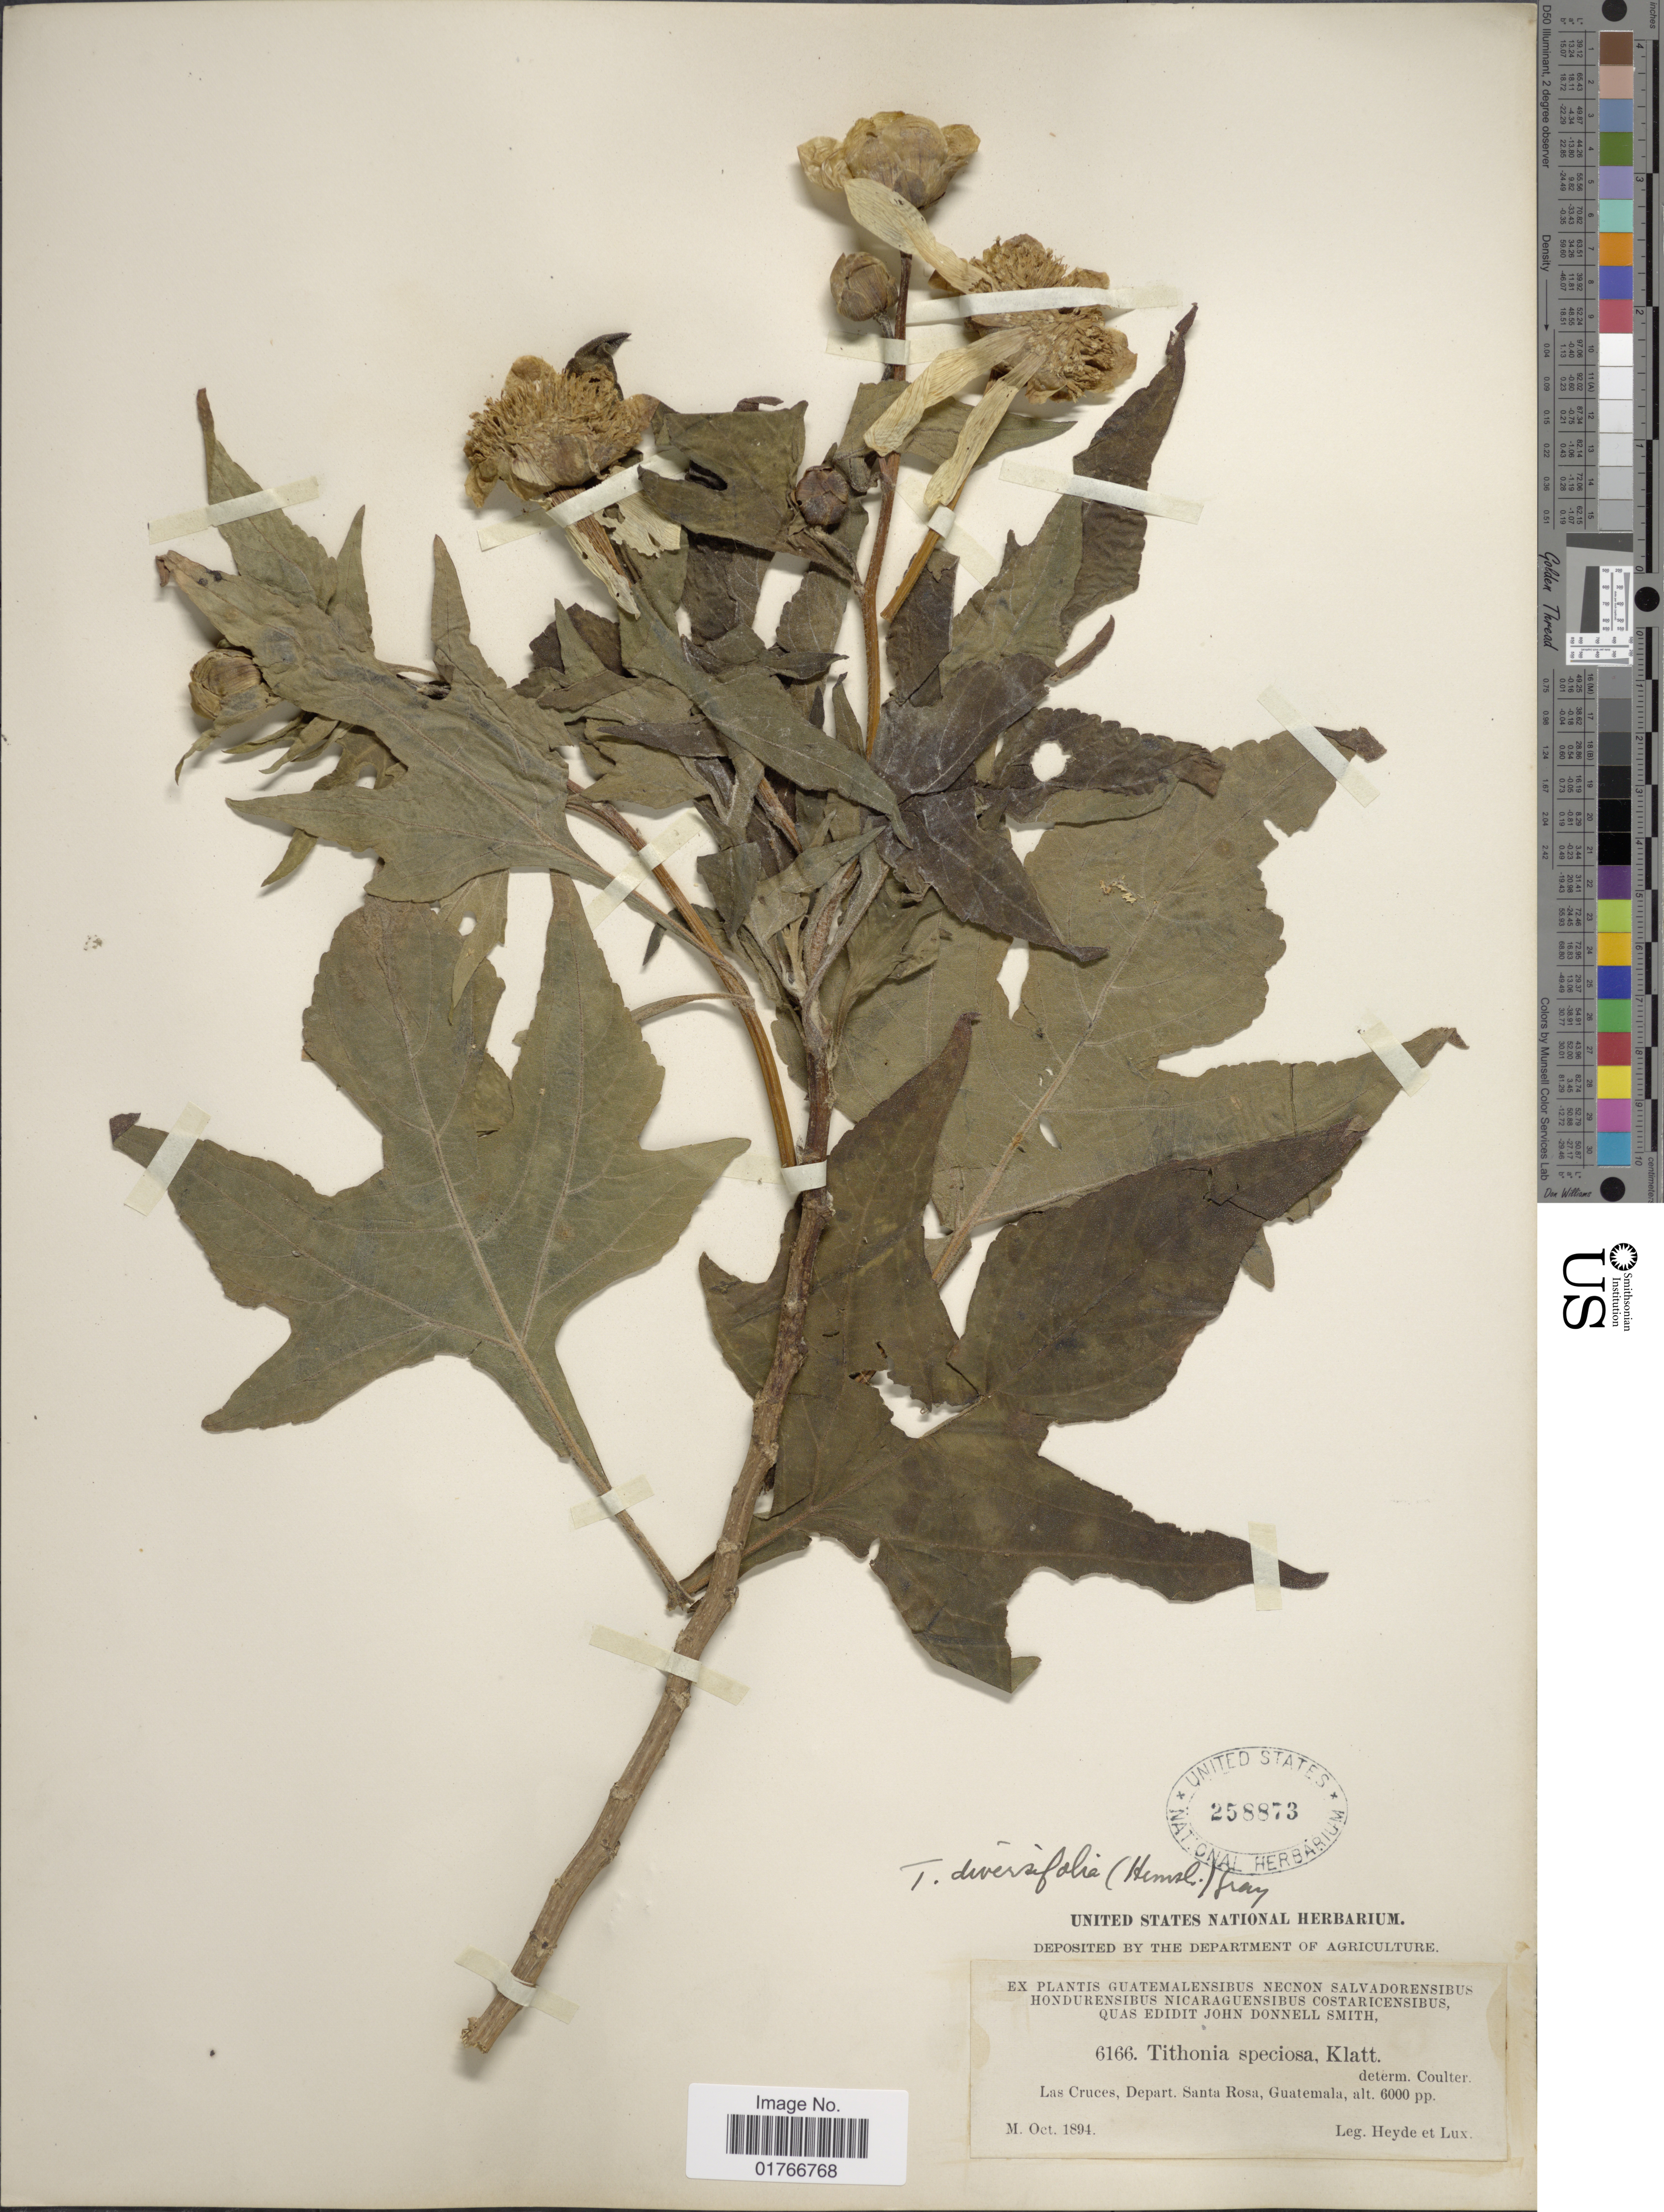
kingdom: Plantae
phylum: Tracheophyta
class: Magnoliopsida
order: Asterales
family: Asteraceae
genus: Tithonia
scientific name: Tithonia diversifolia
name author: (Hemsl.) A. Gray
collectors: Heyde & Lux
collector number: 6166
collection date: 1894-10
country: Guatemala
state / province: Santa Rosa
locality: Las Cruces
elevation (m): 1829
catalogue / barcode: US 258873